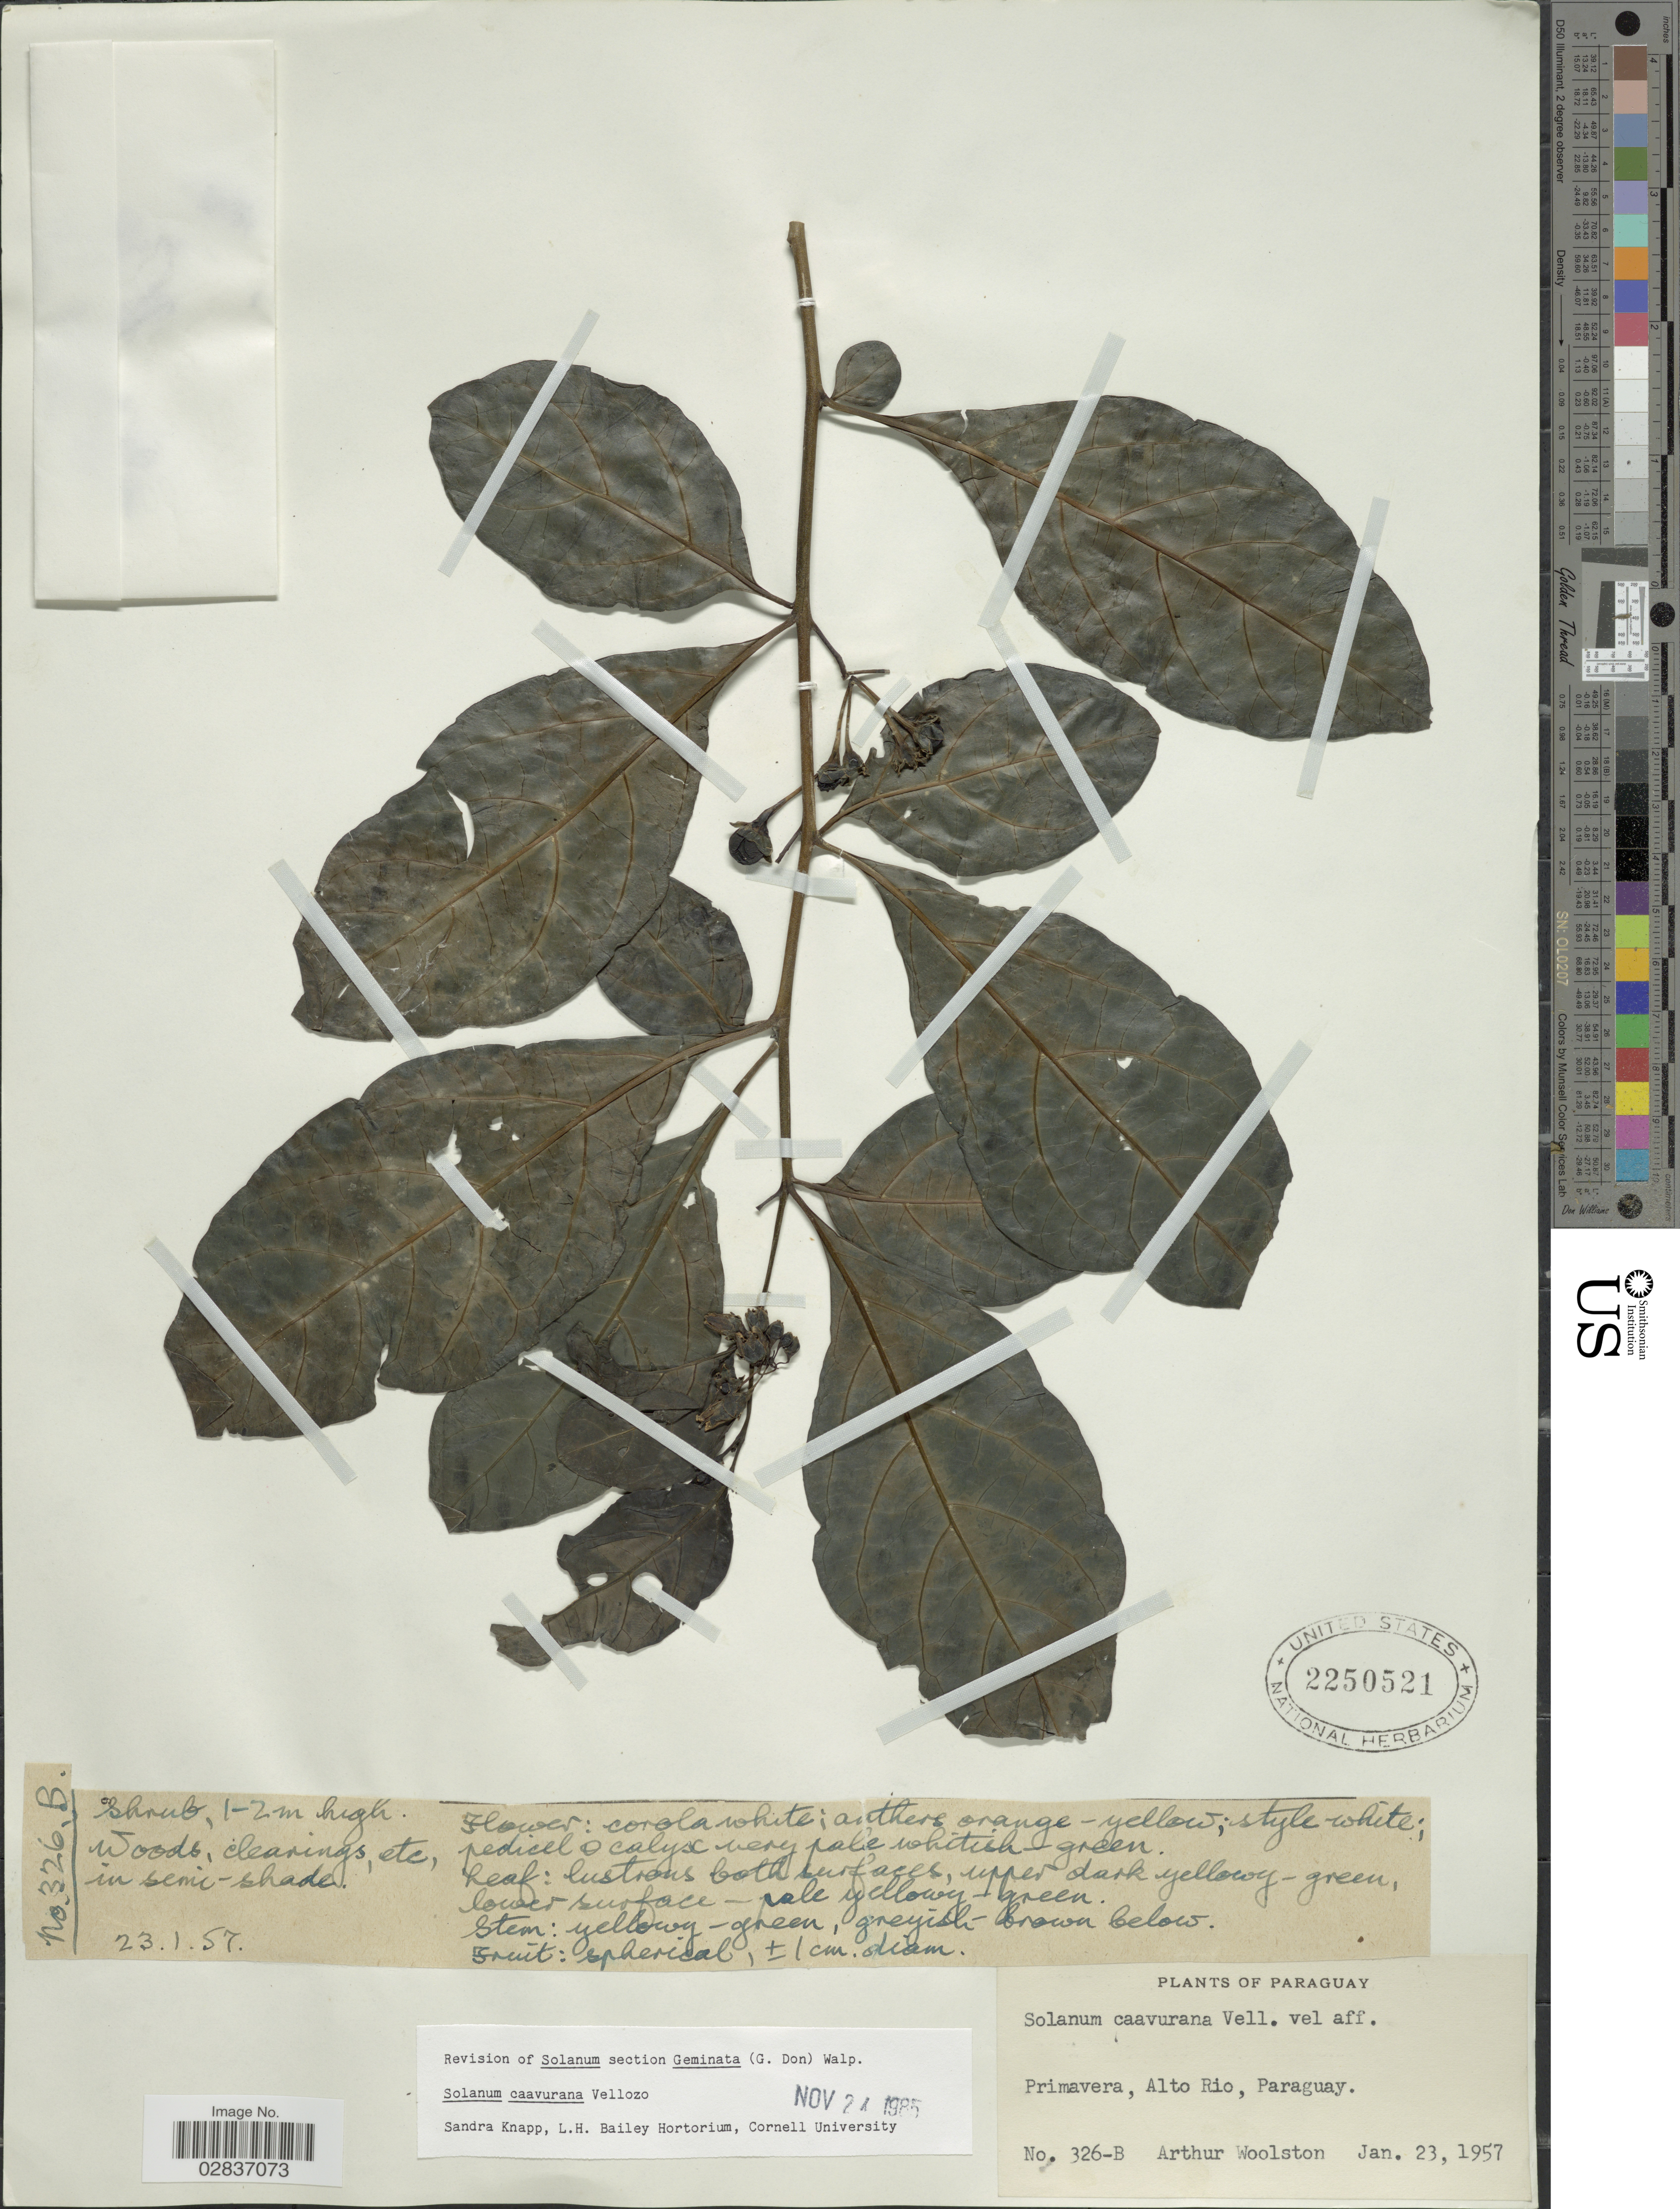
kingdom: Plantae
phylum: Tracheophyta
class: Magnoliopsida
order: Solanales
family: Solanaceae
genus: Solanum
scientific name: Solanum caavurana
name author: Vell.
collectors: A. L. Woolston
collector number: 326-B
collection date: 1957-01-23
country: Paraguay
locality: Primavera, Alto Rio.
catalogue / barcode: US 2250521